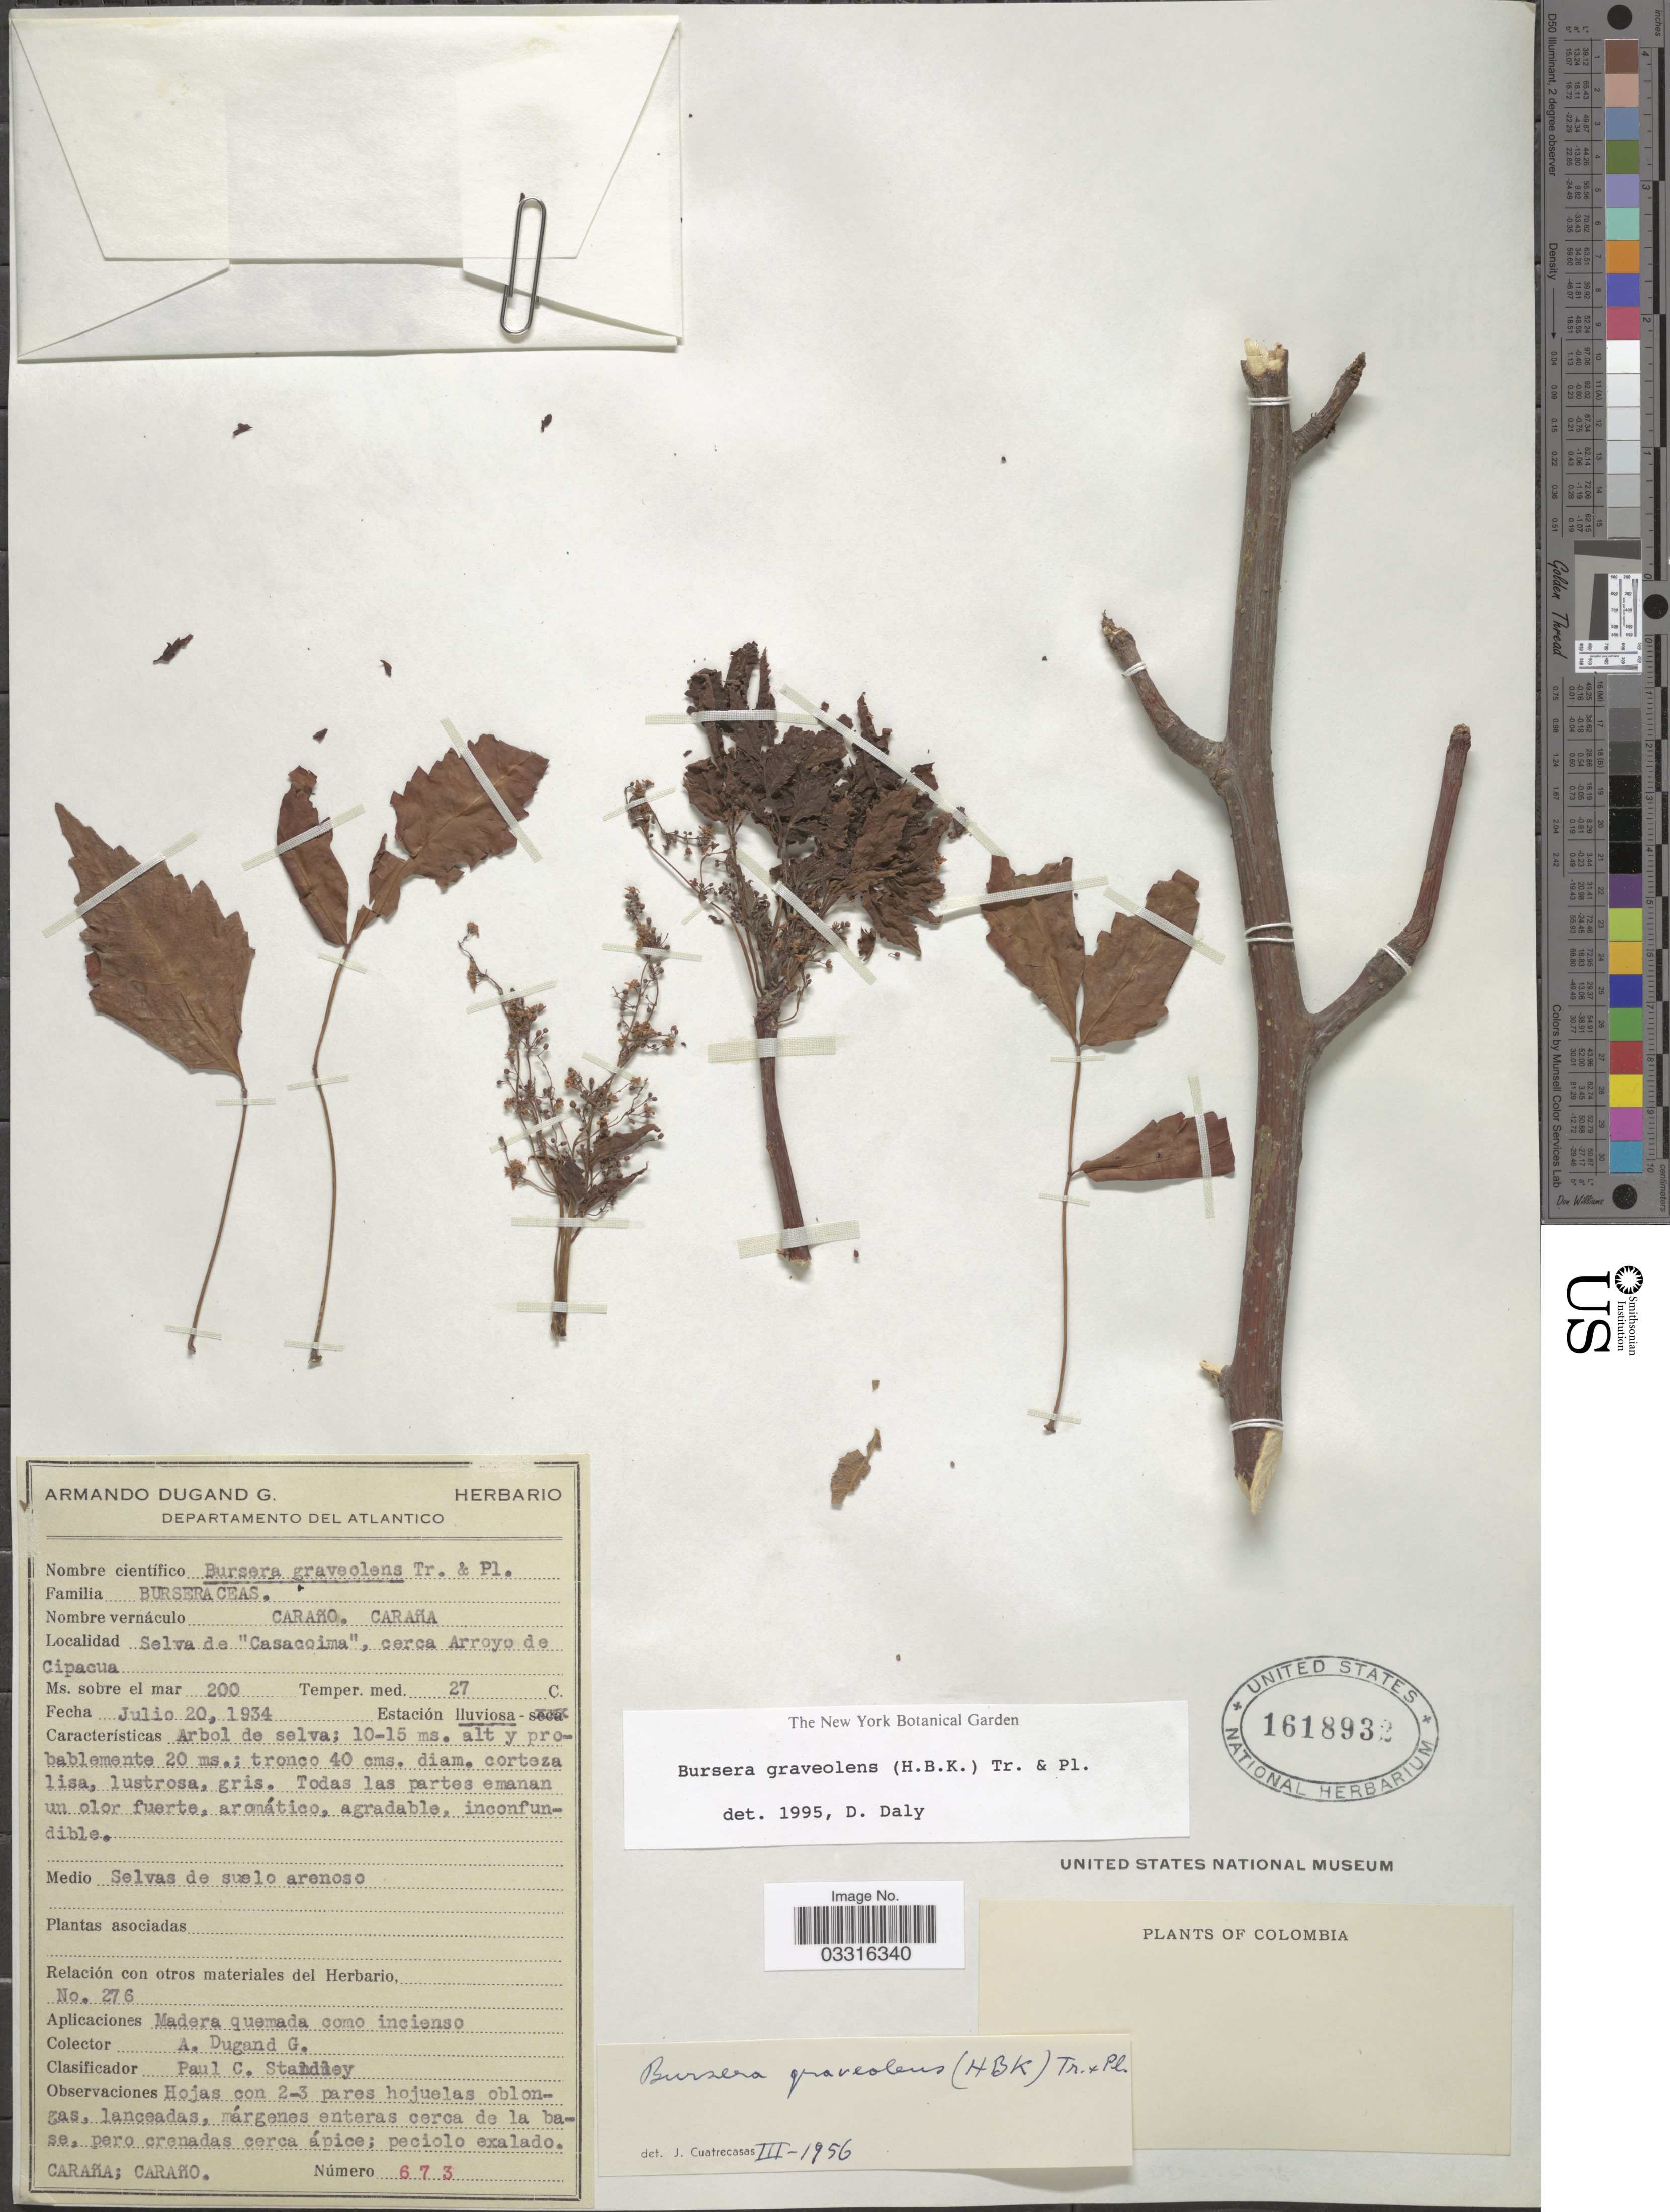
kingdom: Plantae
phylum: Tracheophyta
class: Magnoliopsida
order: Sapindales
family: Burseraceae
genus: Bursera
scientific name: Bursera graveolens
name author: (Kunth) Triana & Planch.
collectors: A. Dugand G.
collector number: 673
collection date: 1934-07-20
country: Colombia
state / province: Atlántico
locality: Selva de "Casacoima", cerca arroyo de Cipacua.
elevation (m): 200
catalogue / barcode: US 1618932